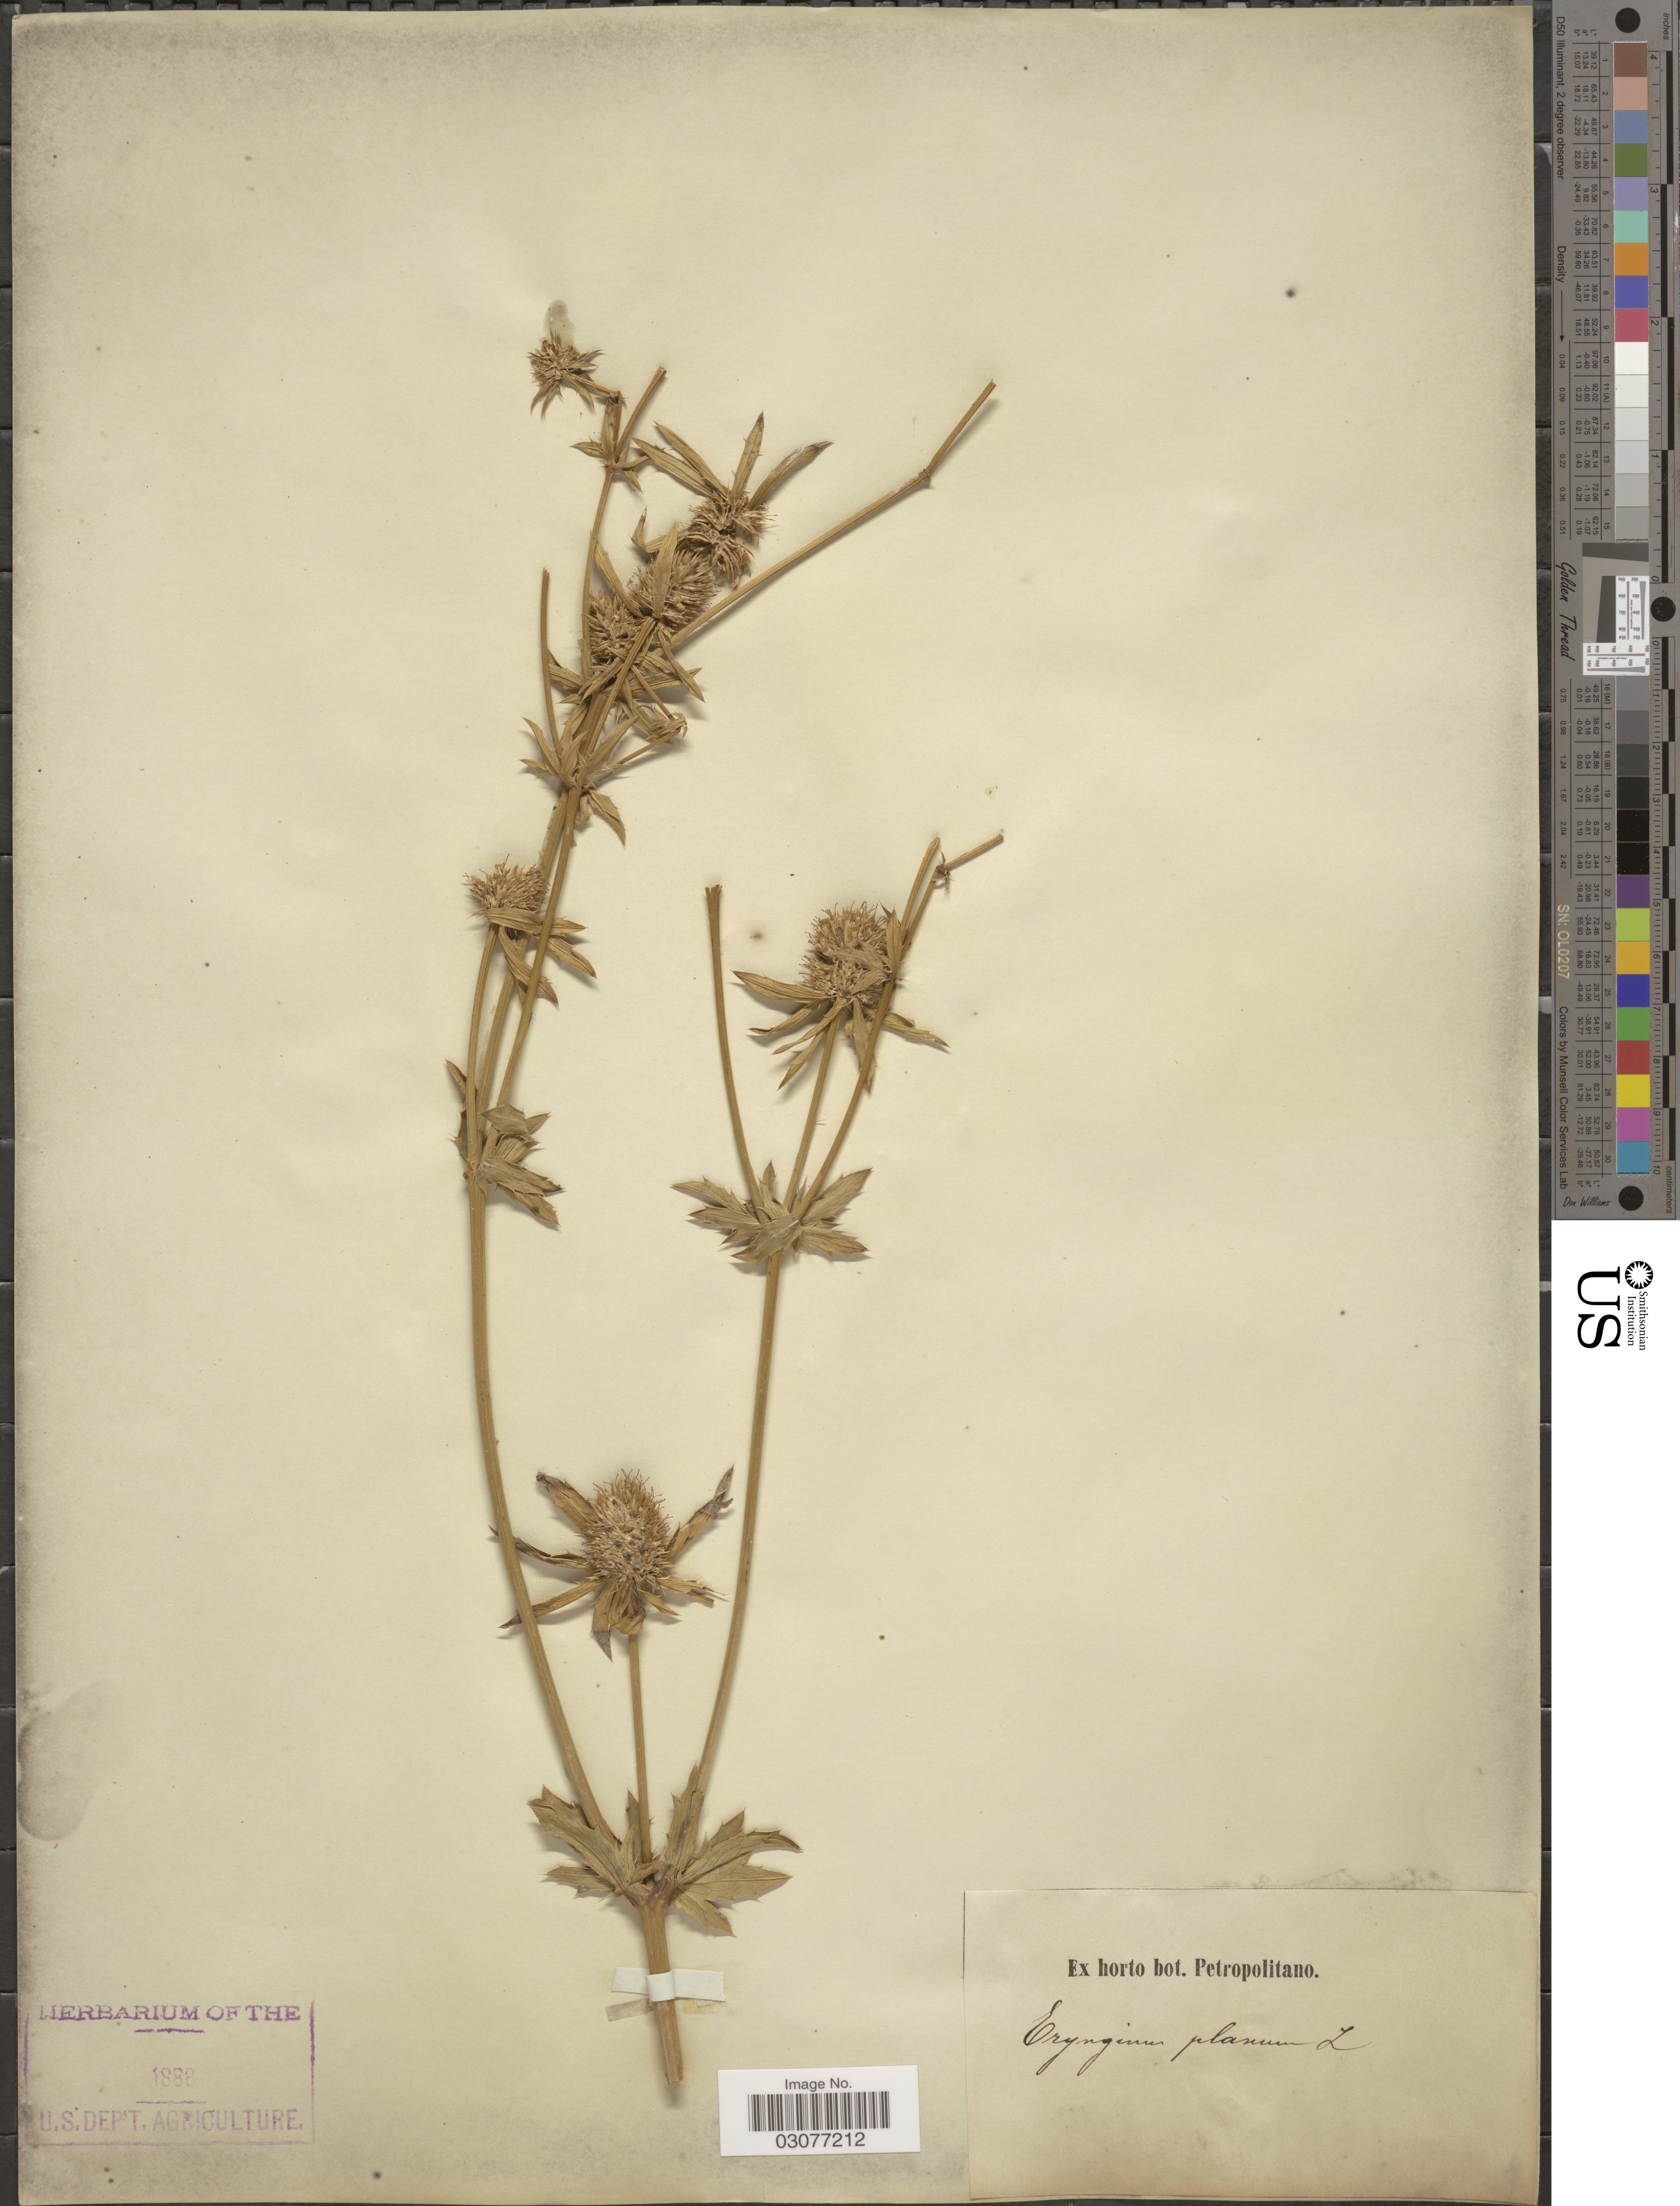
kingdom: Plantae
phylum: Tracheophyta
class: Magnoliopsida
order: Apiales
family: Apiaceae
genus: Eryngium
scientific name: Eryngium planum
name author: L.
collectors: ex Horto Bot. Petropolitano